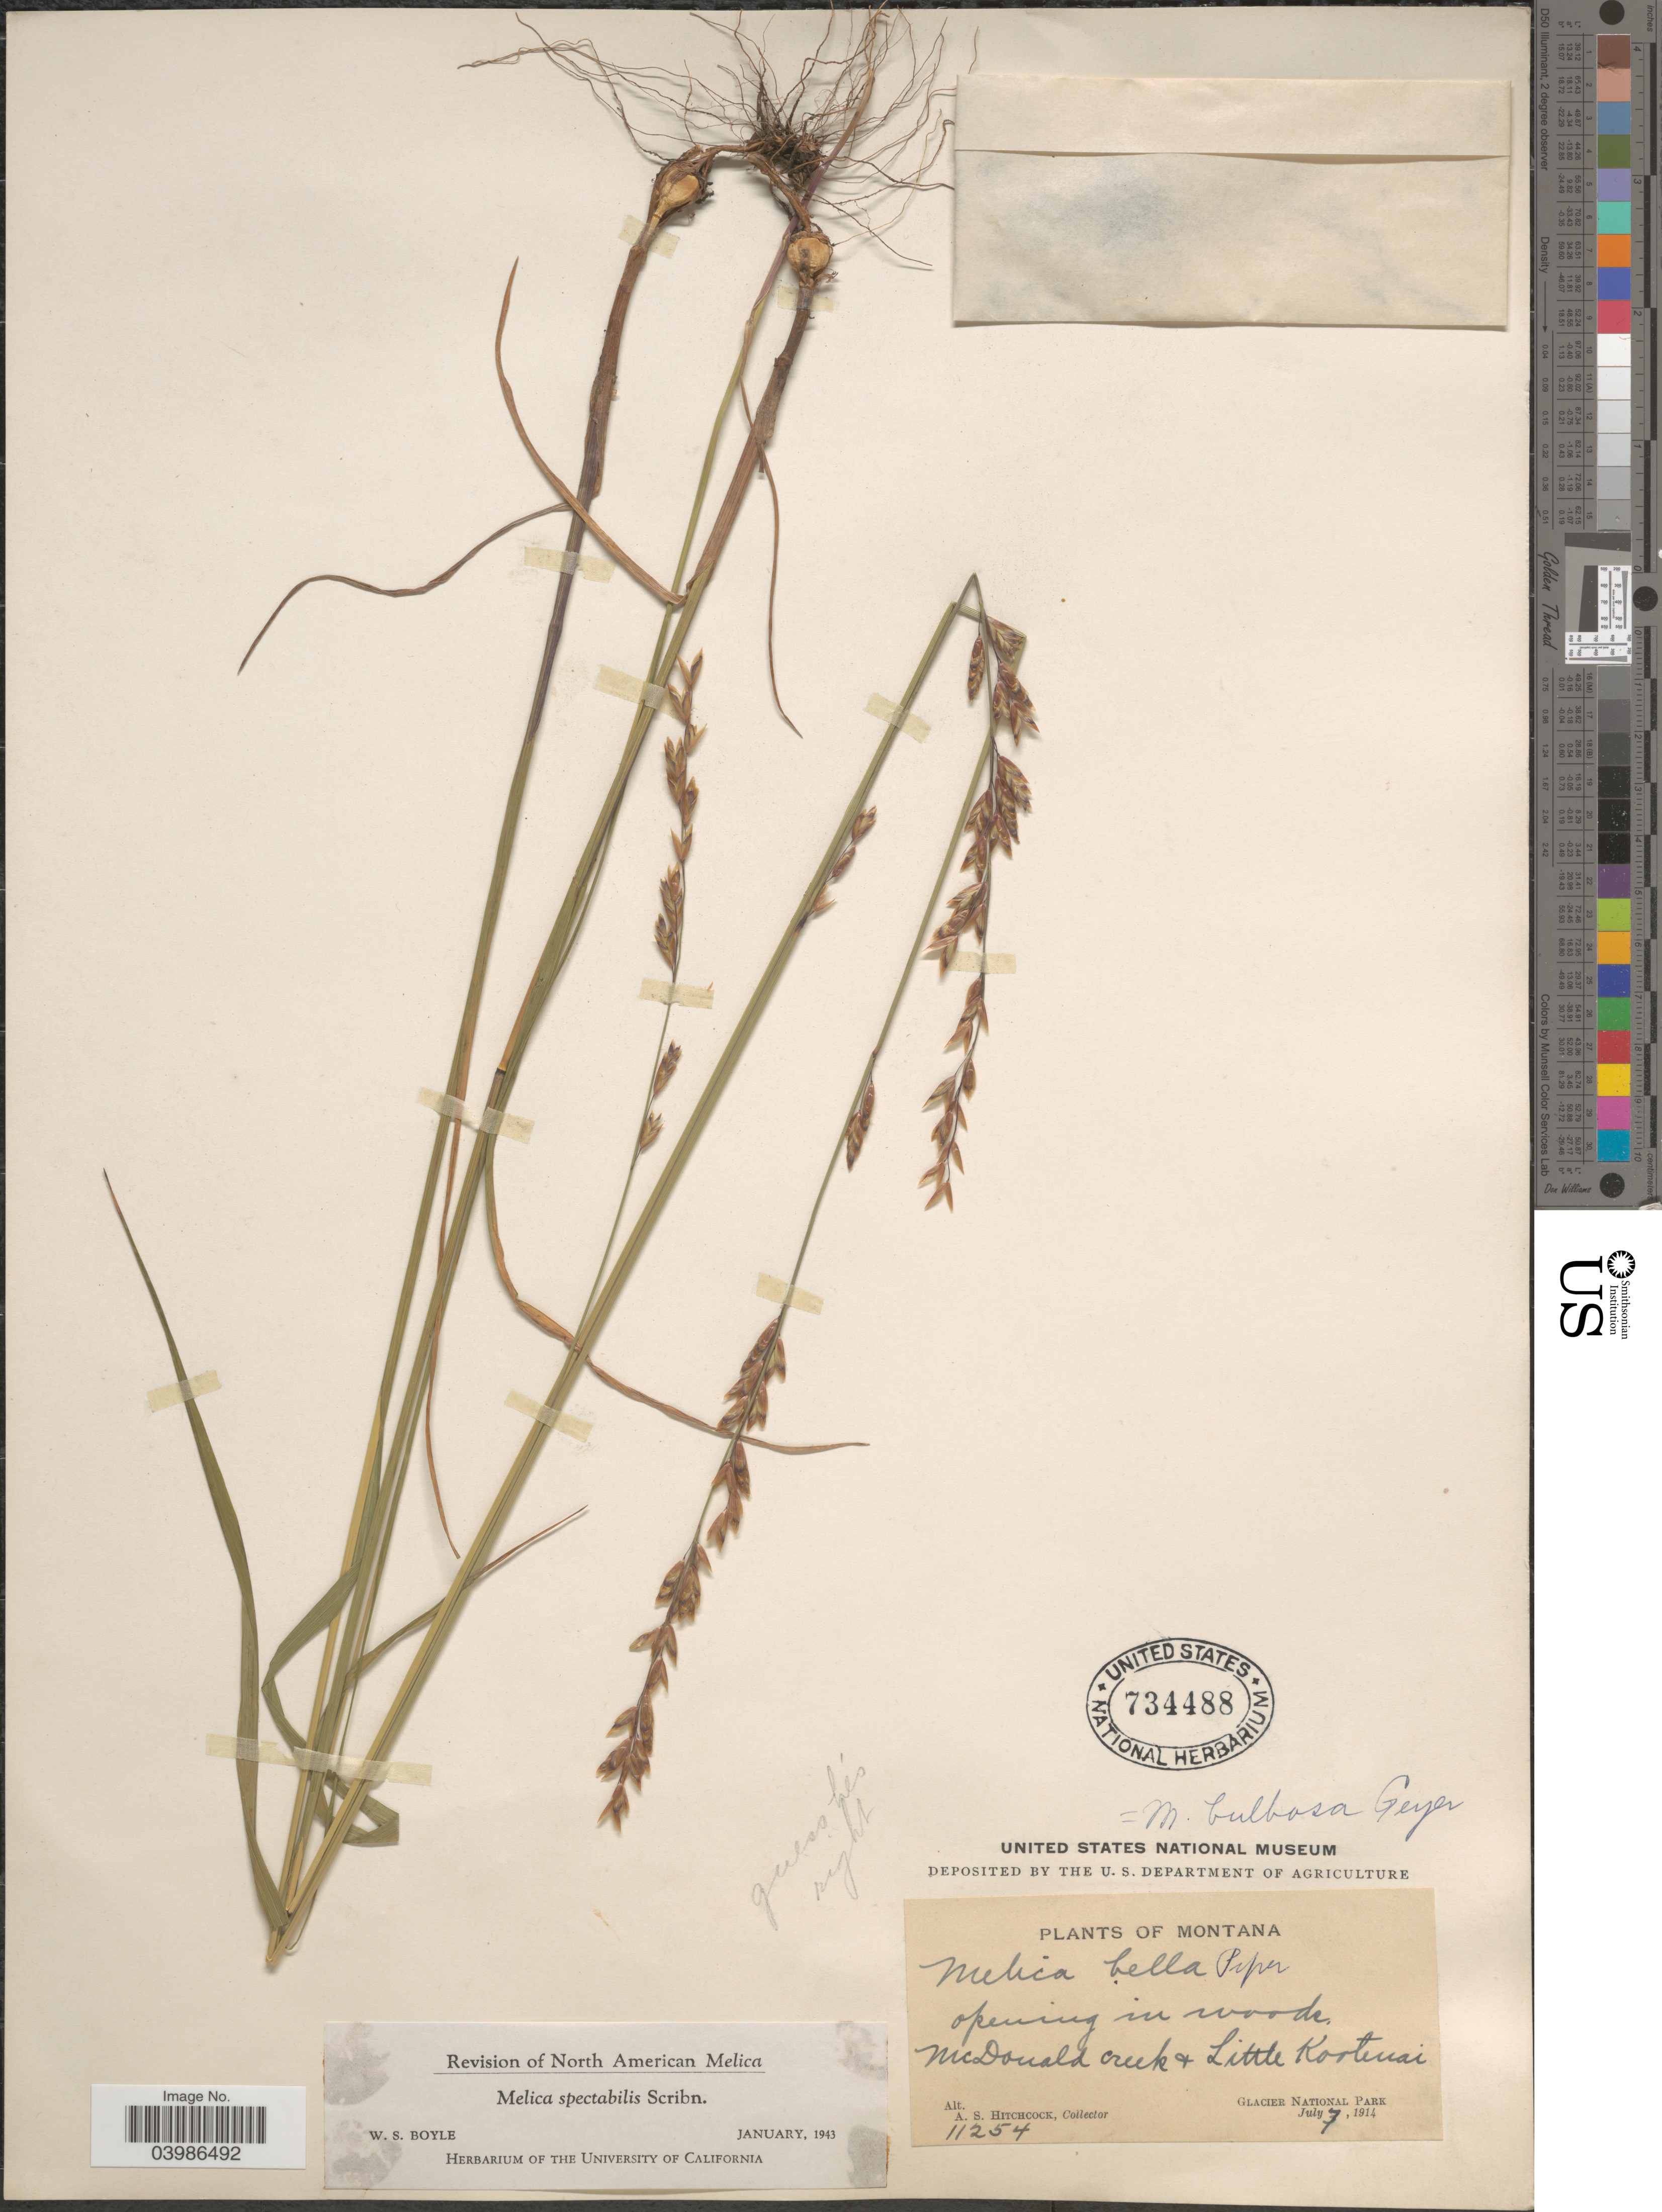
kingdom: Plantae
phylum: Tracheophyta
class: Liliopsida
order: Poales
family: Poaceae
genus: Melica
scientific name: Melica spectabilis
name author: Scribn.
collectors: A. S. Hitchcock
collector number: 11254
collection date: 1914-07-07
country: United States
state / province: Montana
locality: McDonald creek + Little Kootenai. Glacier National Park.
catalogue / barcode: US 734488